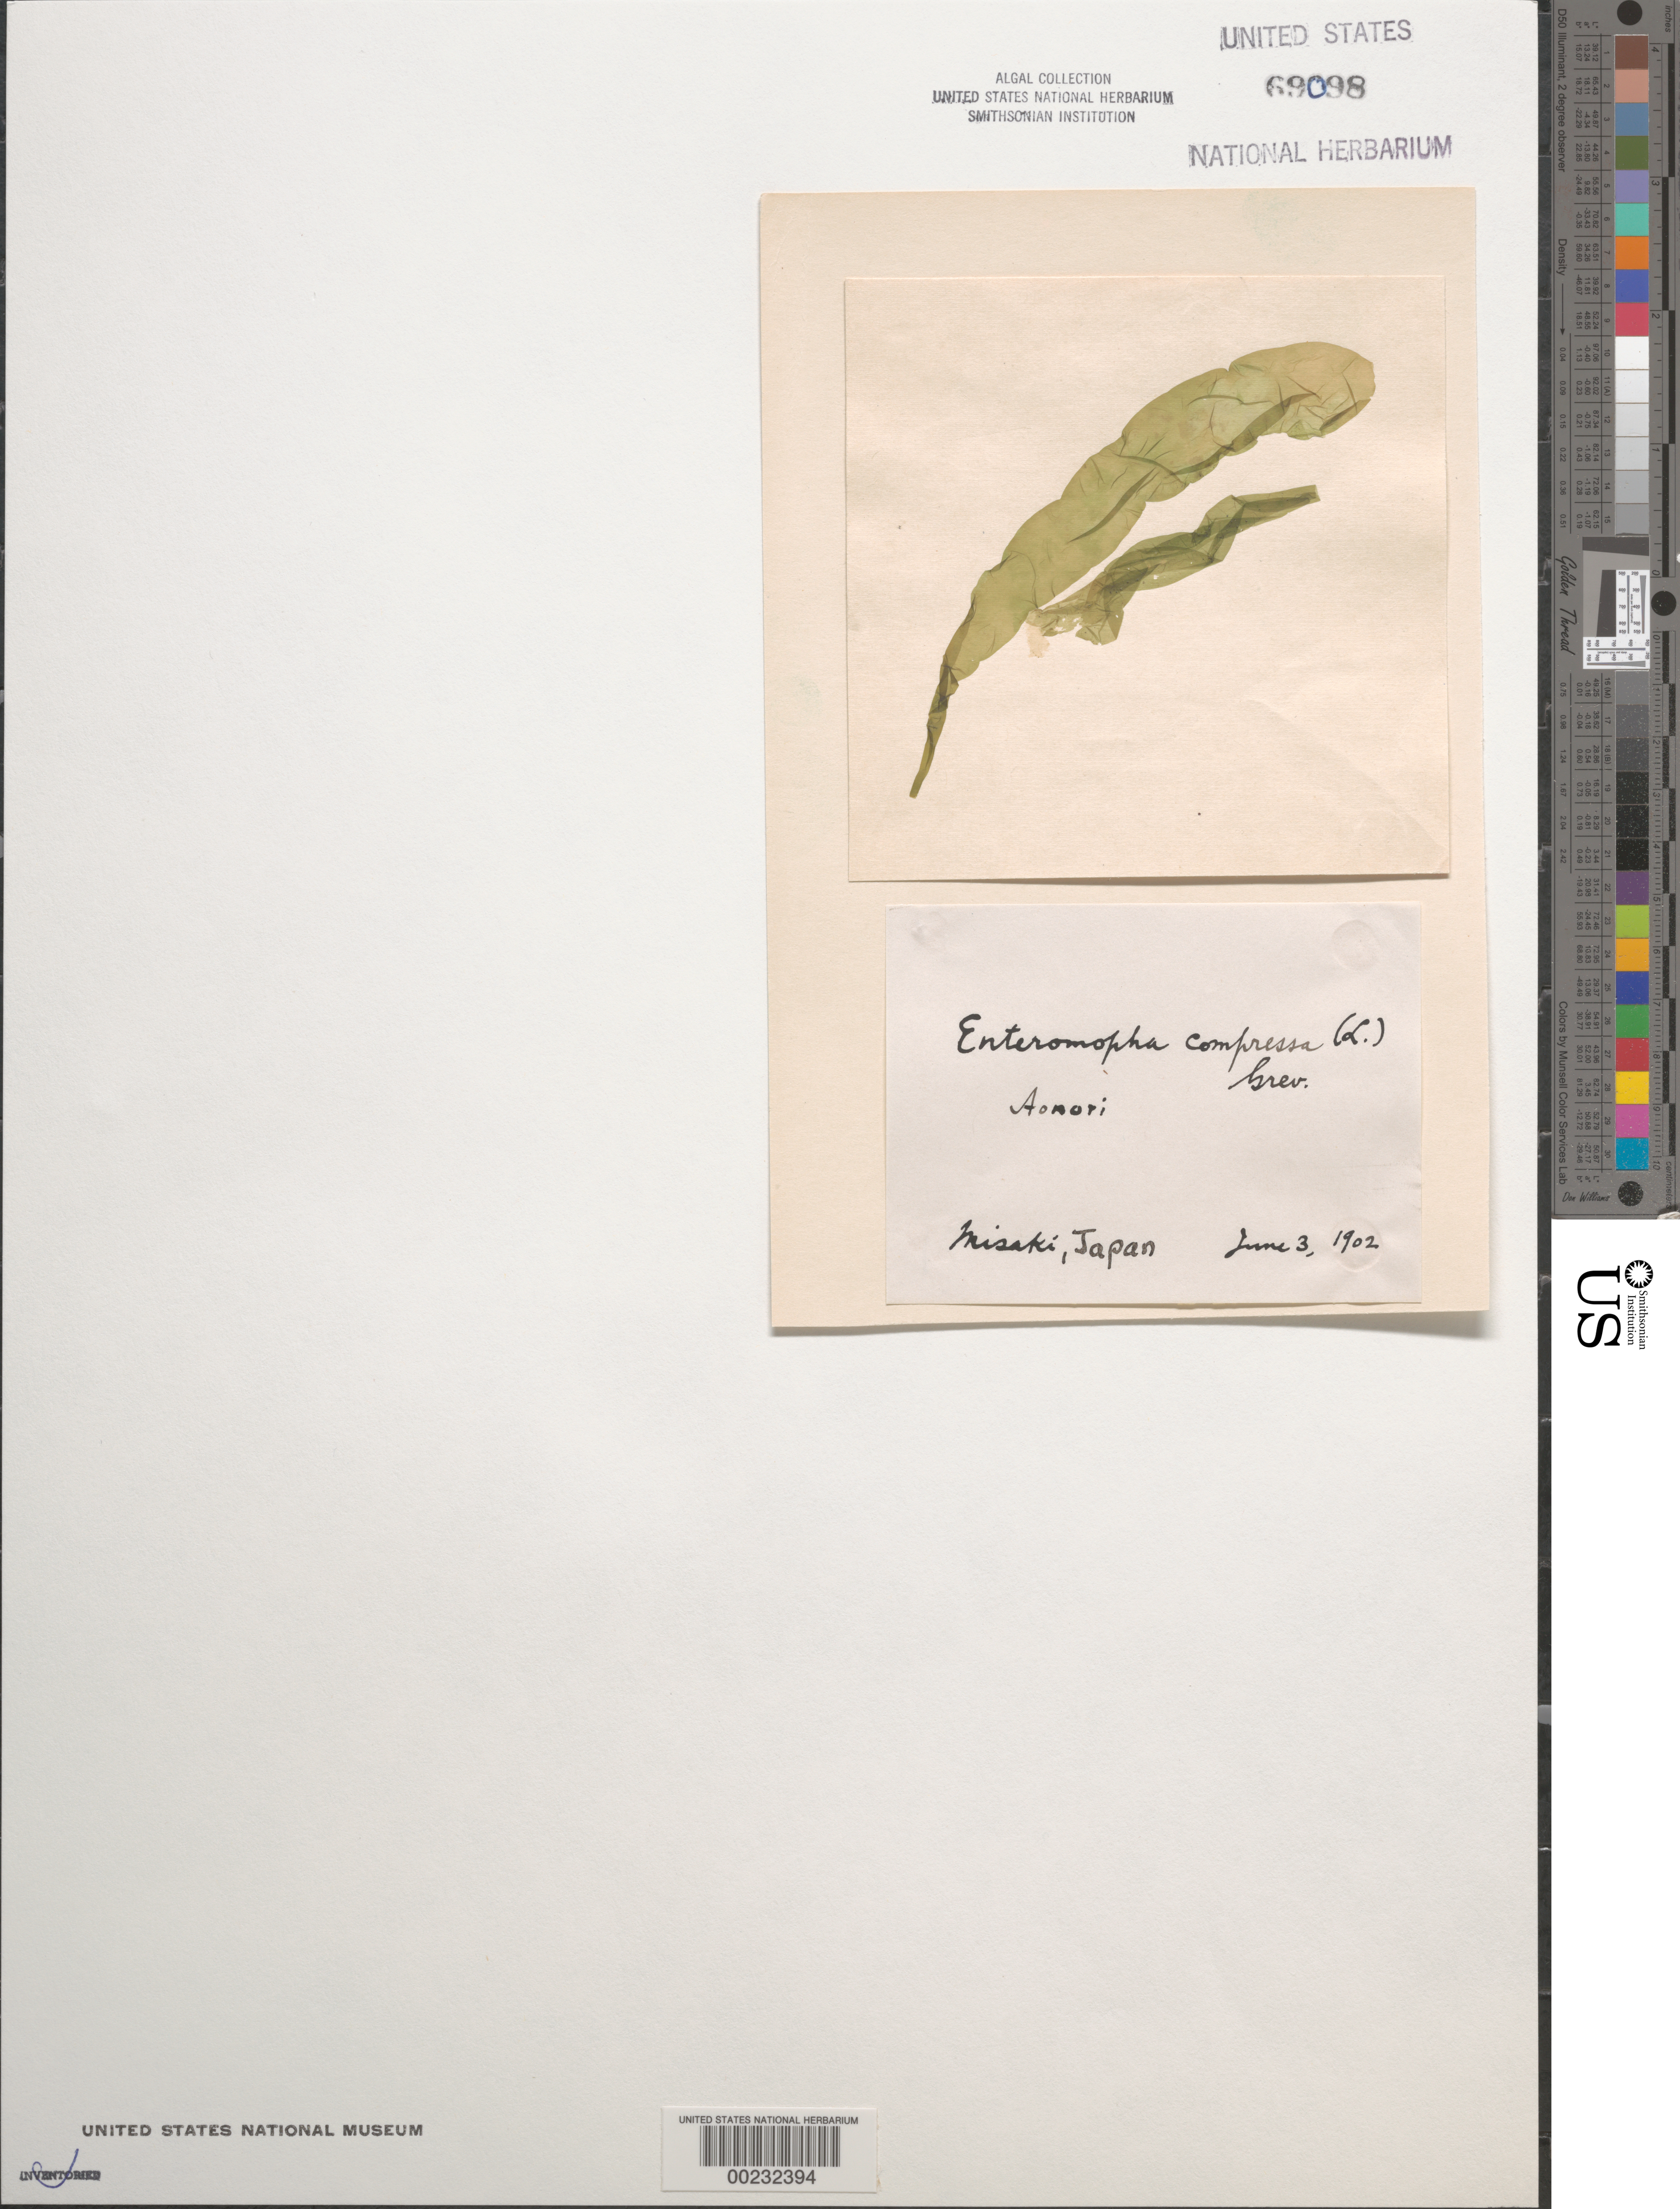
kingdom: Plantae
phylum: Chlorophyta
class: Ulvophyceae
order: Ulvales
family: Ulvaceae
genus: Ulva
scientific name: Ulva compressa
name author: L.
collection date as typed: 03 Jun 1902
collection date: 1902-06-03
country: Japan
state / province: Kanagawa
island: Honshu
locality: Misaki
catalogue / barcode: US 69098